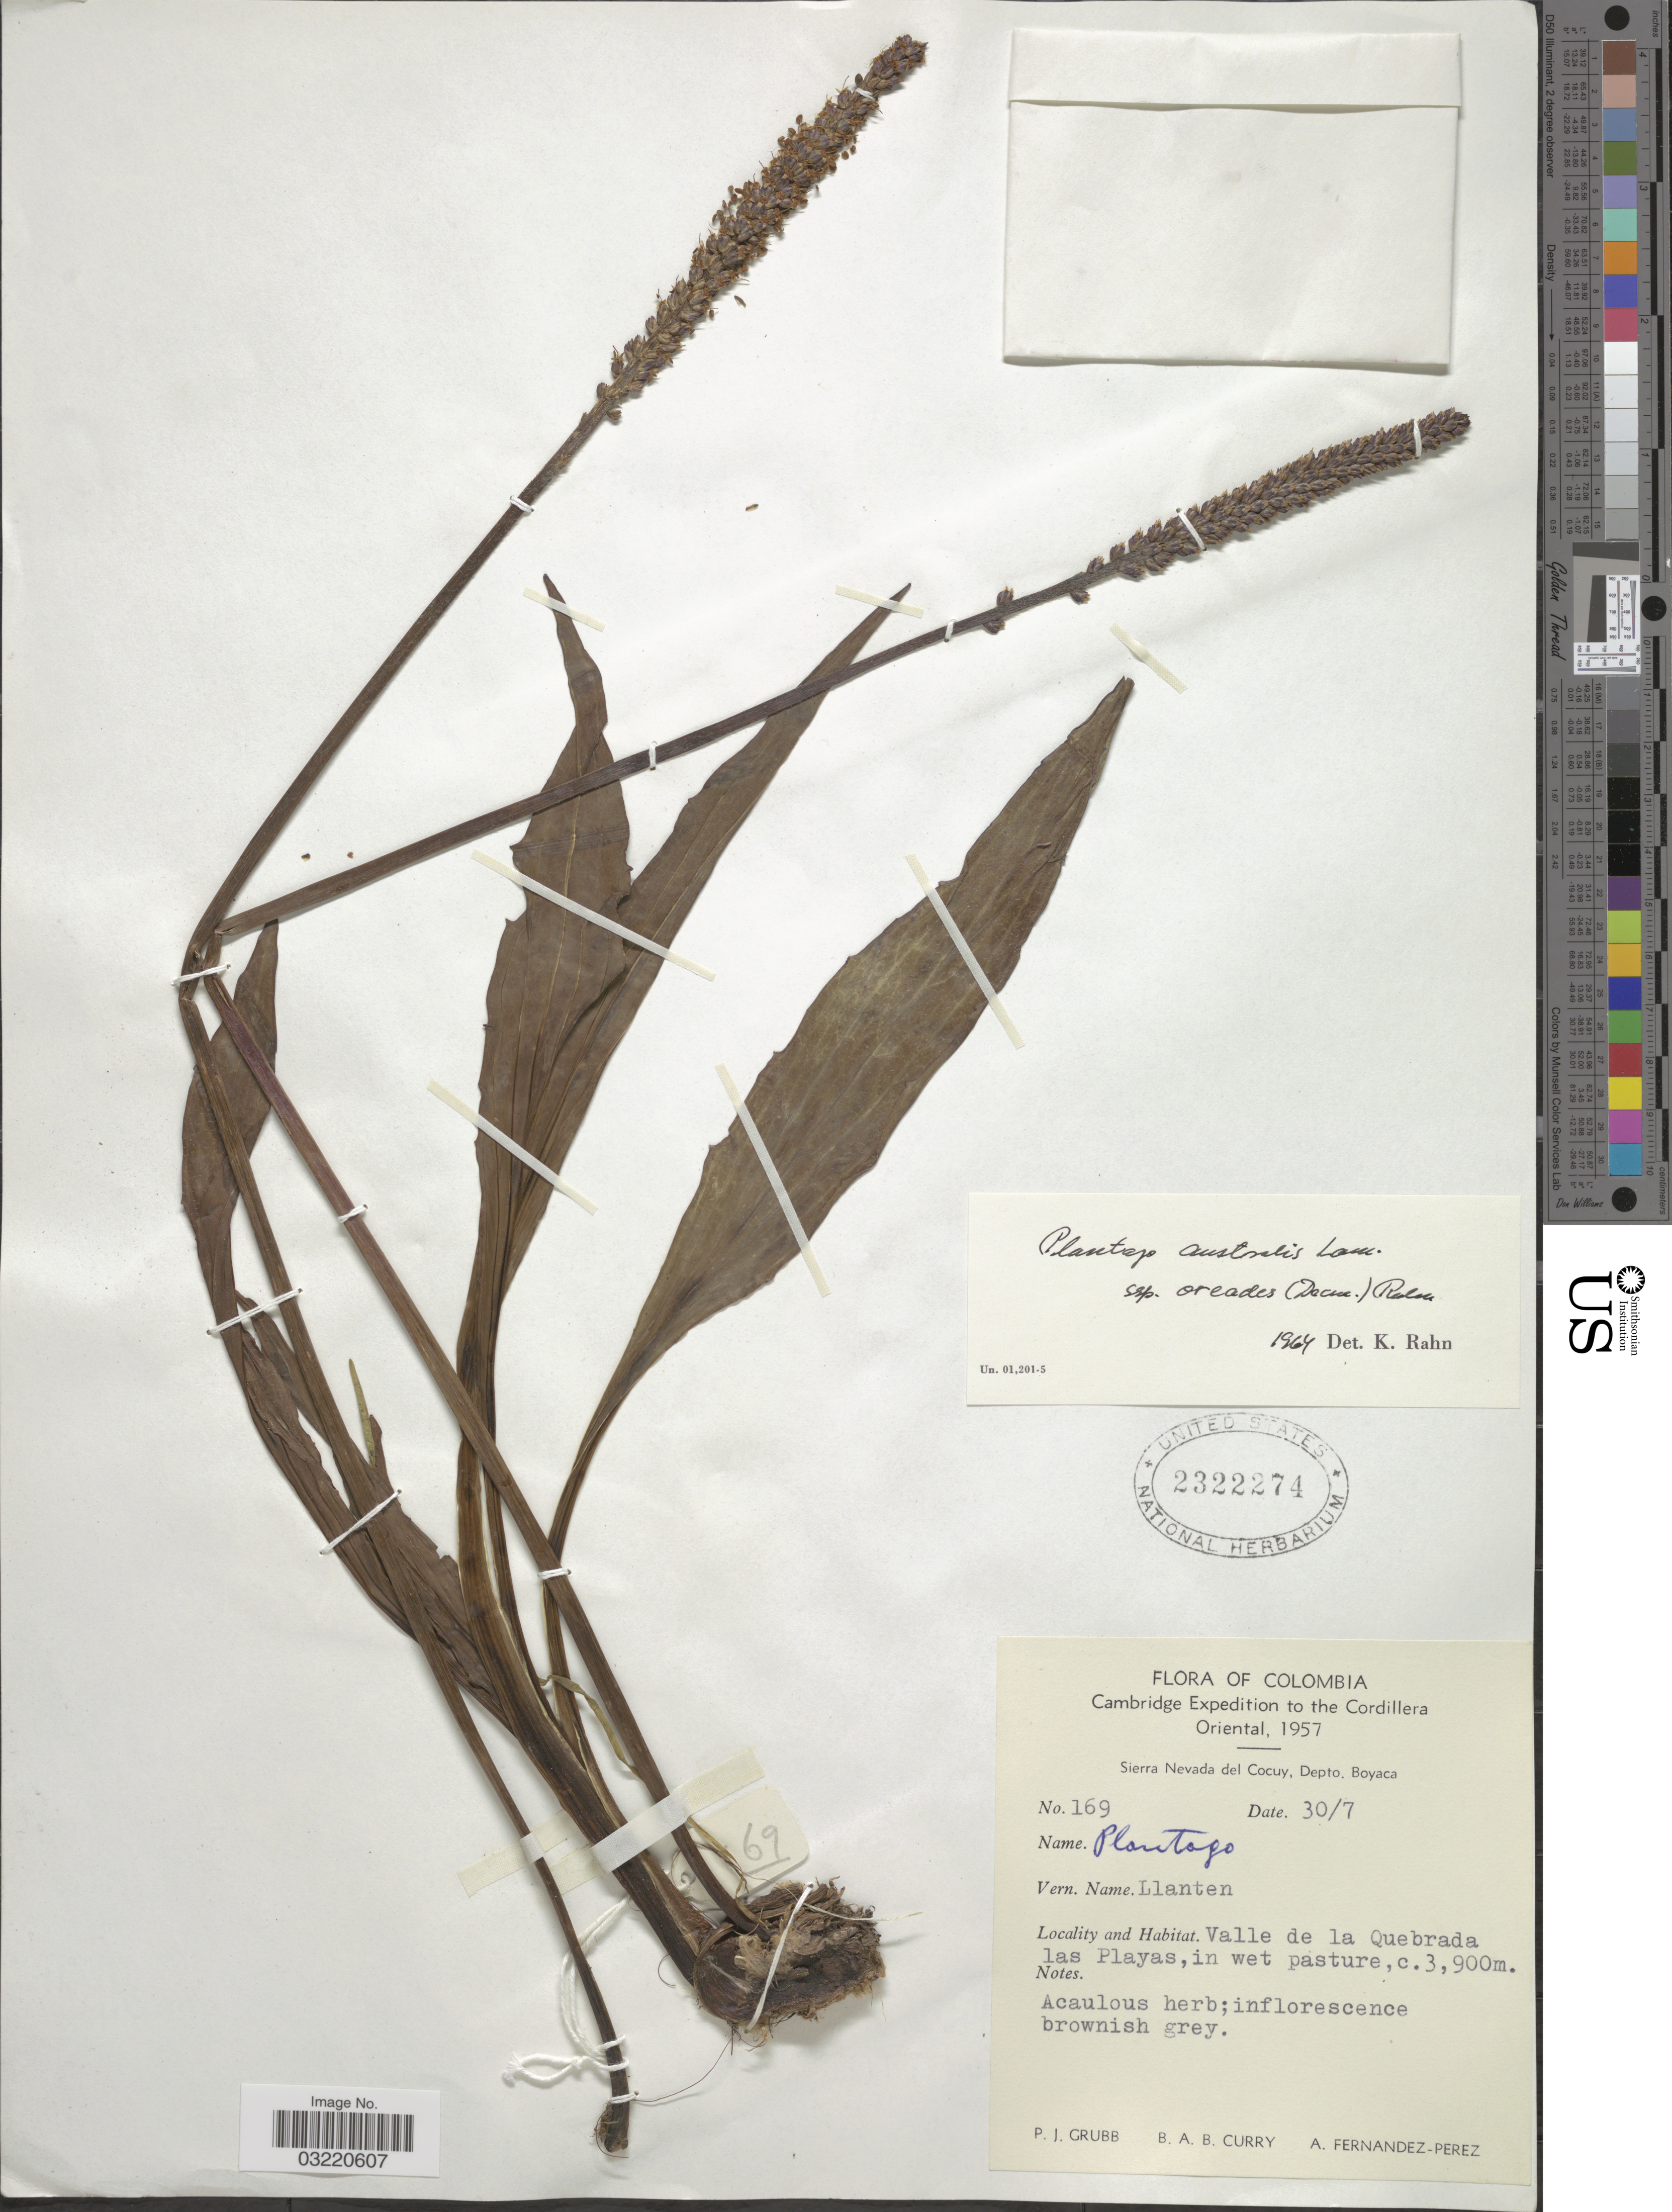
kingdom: Plantae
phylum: Tracheophyta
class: Magnoliopsida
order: Lamiales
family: Plantaginaceae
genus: Plantago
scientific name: Plantago australis subsp. oreades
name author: (Decne.) Rahn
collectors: P. J. Grubb, B. A. B. Curry & A. Fernández-Pérez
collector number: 169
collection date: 1957-07-30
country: Colombia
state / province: Boyacá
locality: Cordillera Oriental. Sierra Nevada del Cocuy, Depto. Boyaca. Valle de la Quebrada las Playas.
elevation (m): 3900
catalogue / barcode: US 2322274